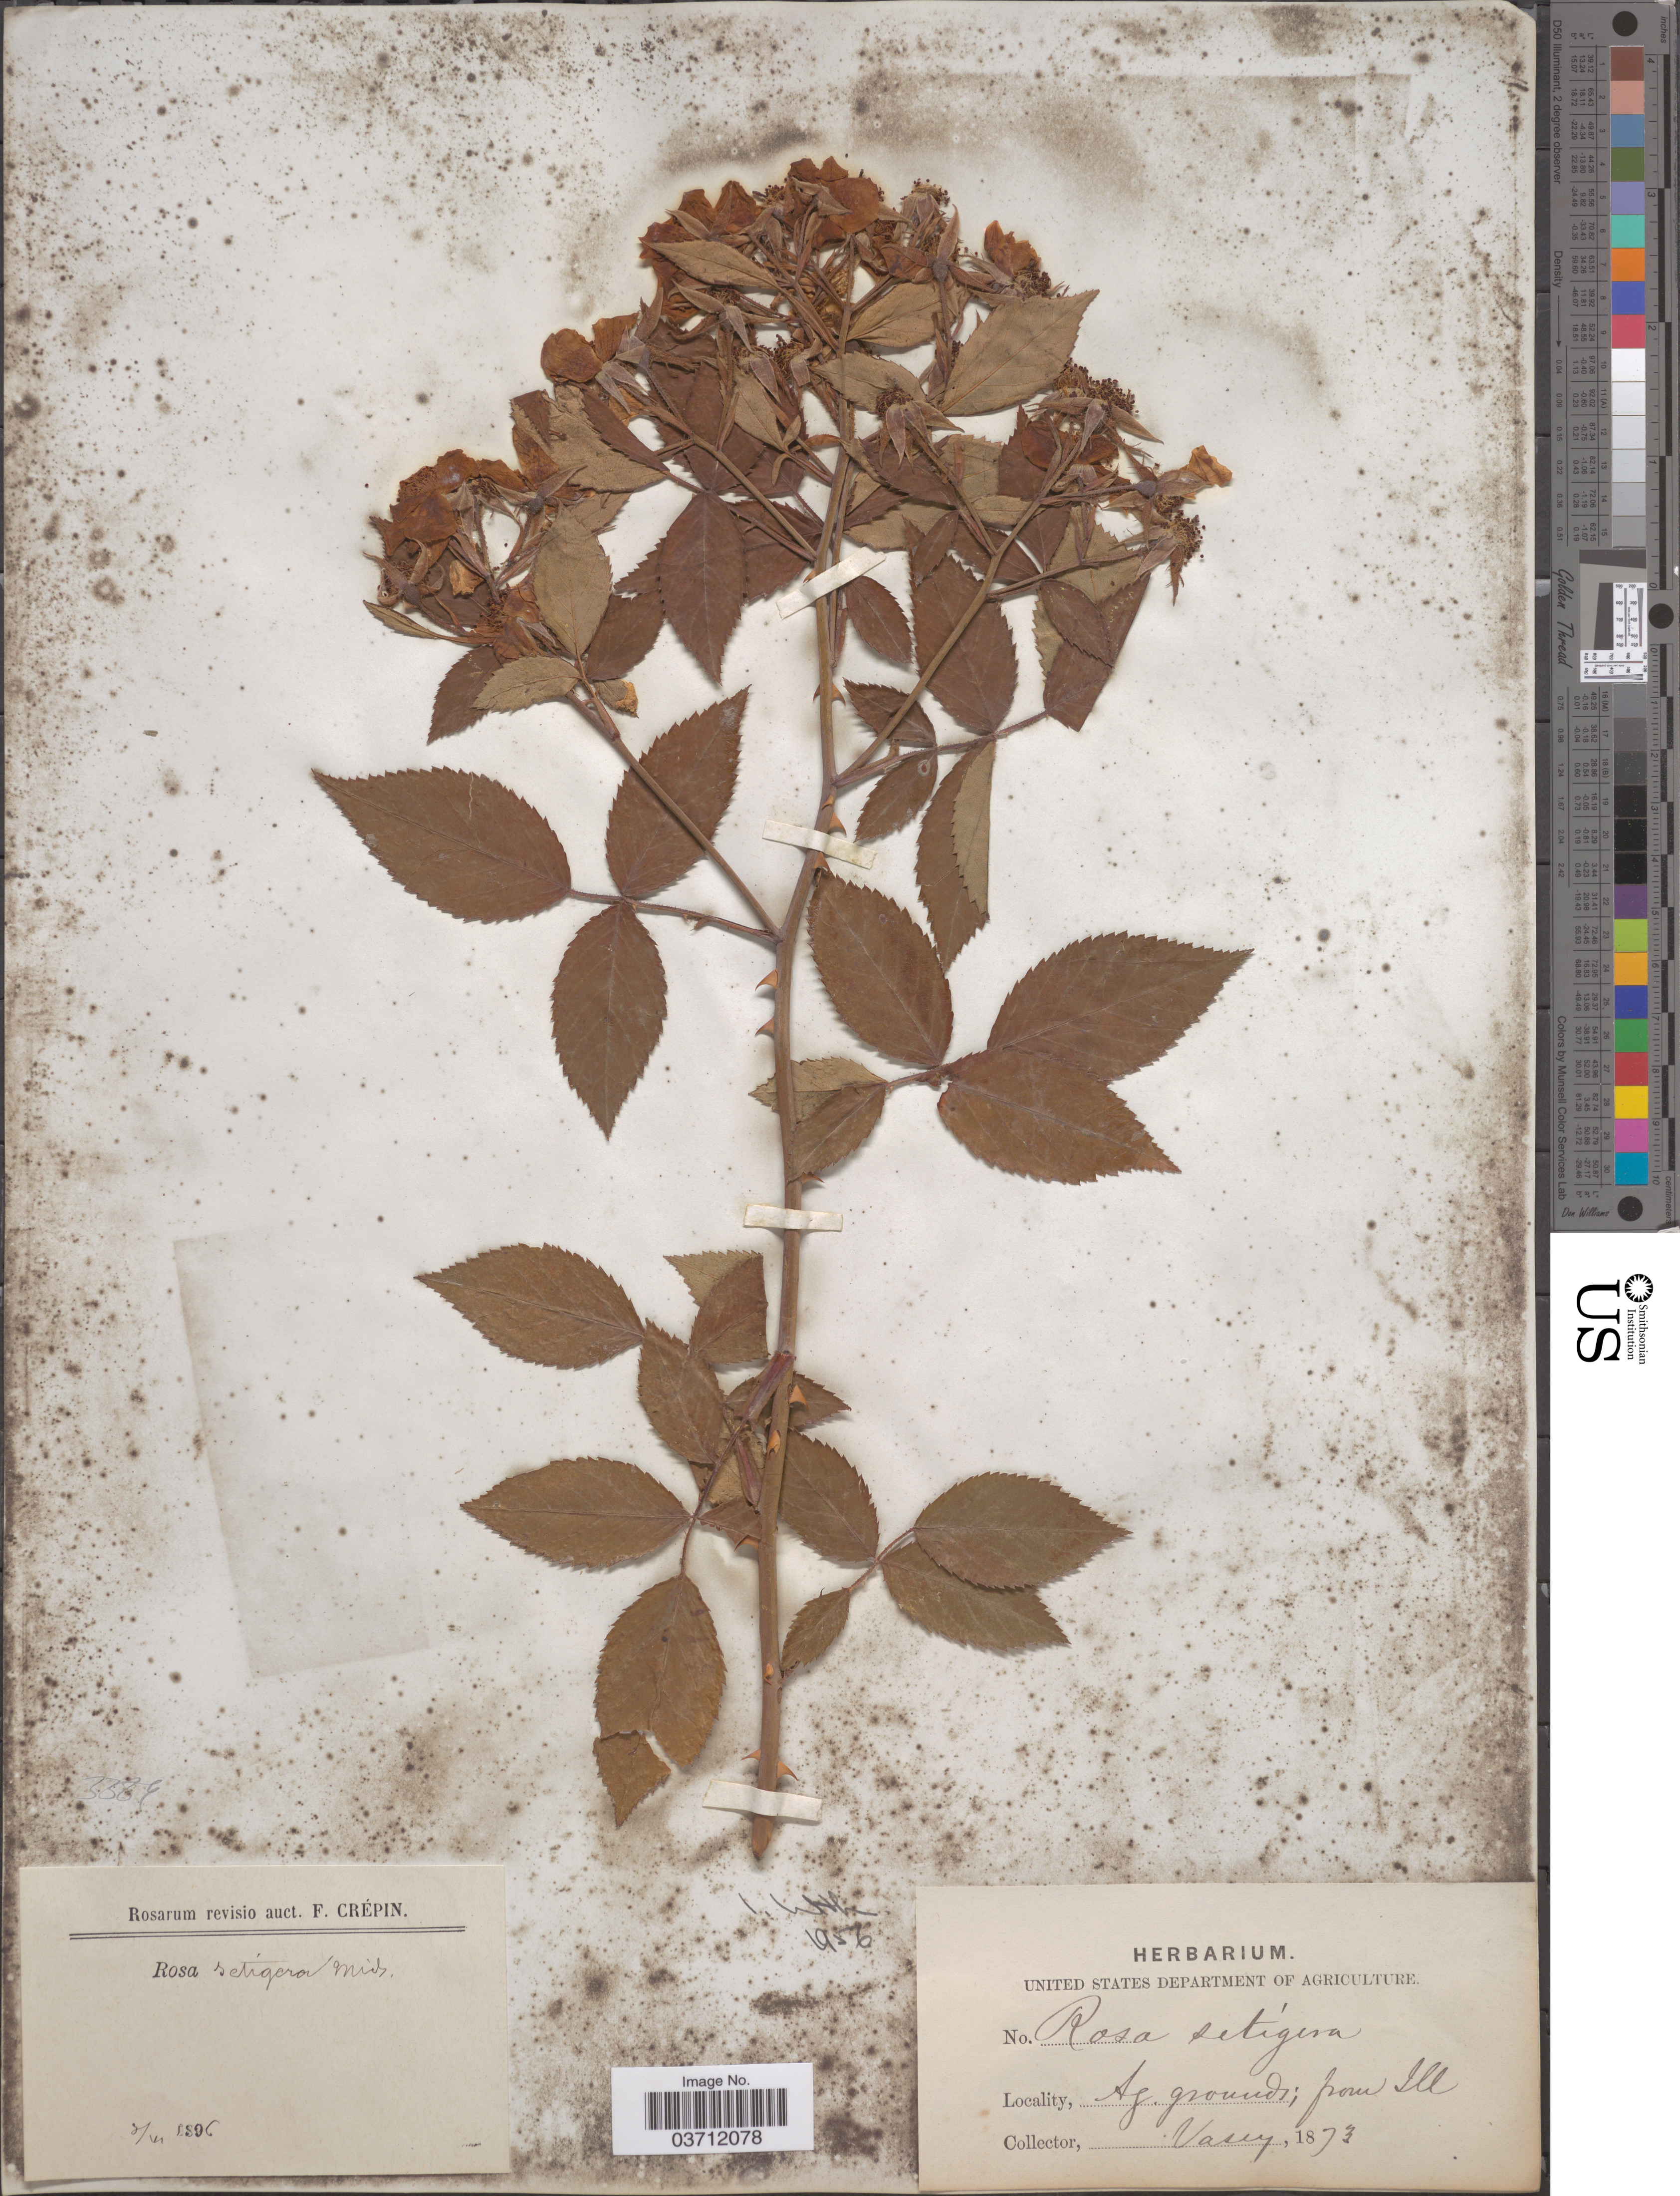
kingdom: Plantae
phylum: Tracheophyta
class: Magnoliopsida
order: Rosales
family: Rosaceae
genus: Rosa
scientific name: Rosa setigera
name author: Michx.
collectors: Vasey, --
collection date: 1873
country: United States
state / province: District of Columbia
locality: Ag. grounds.